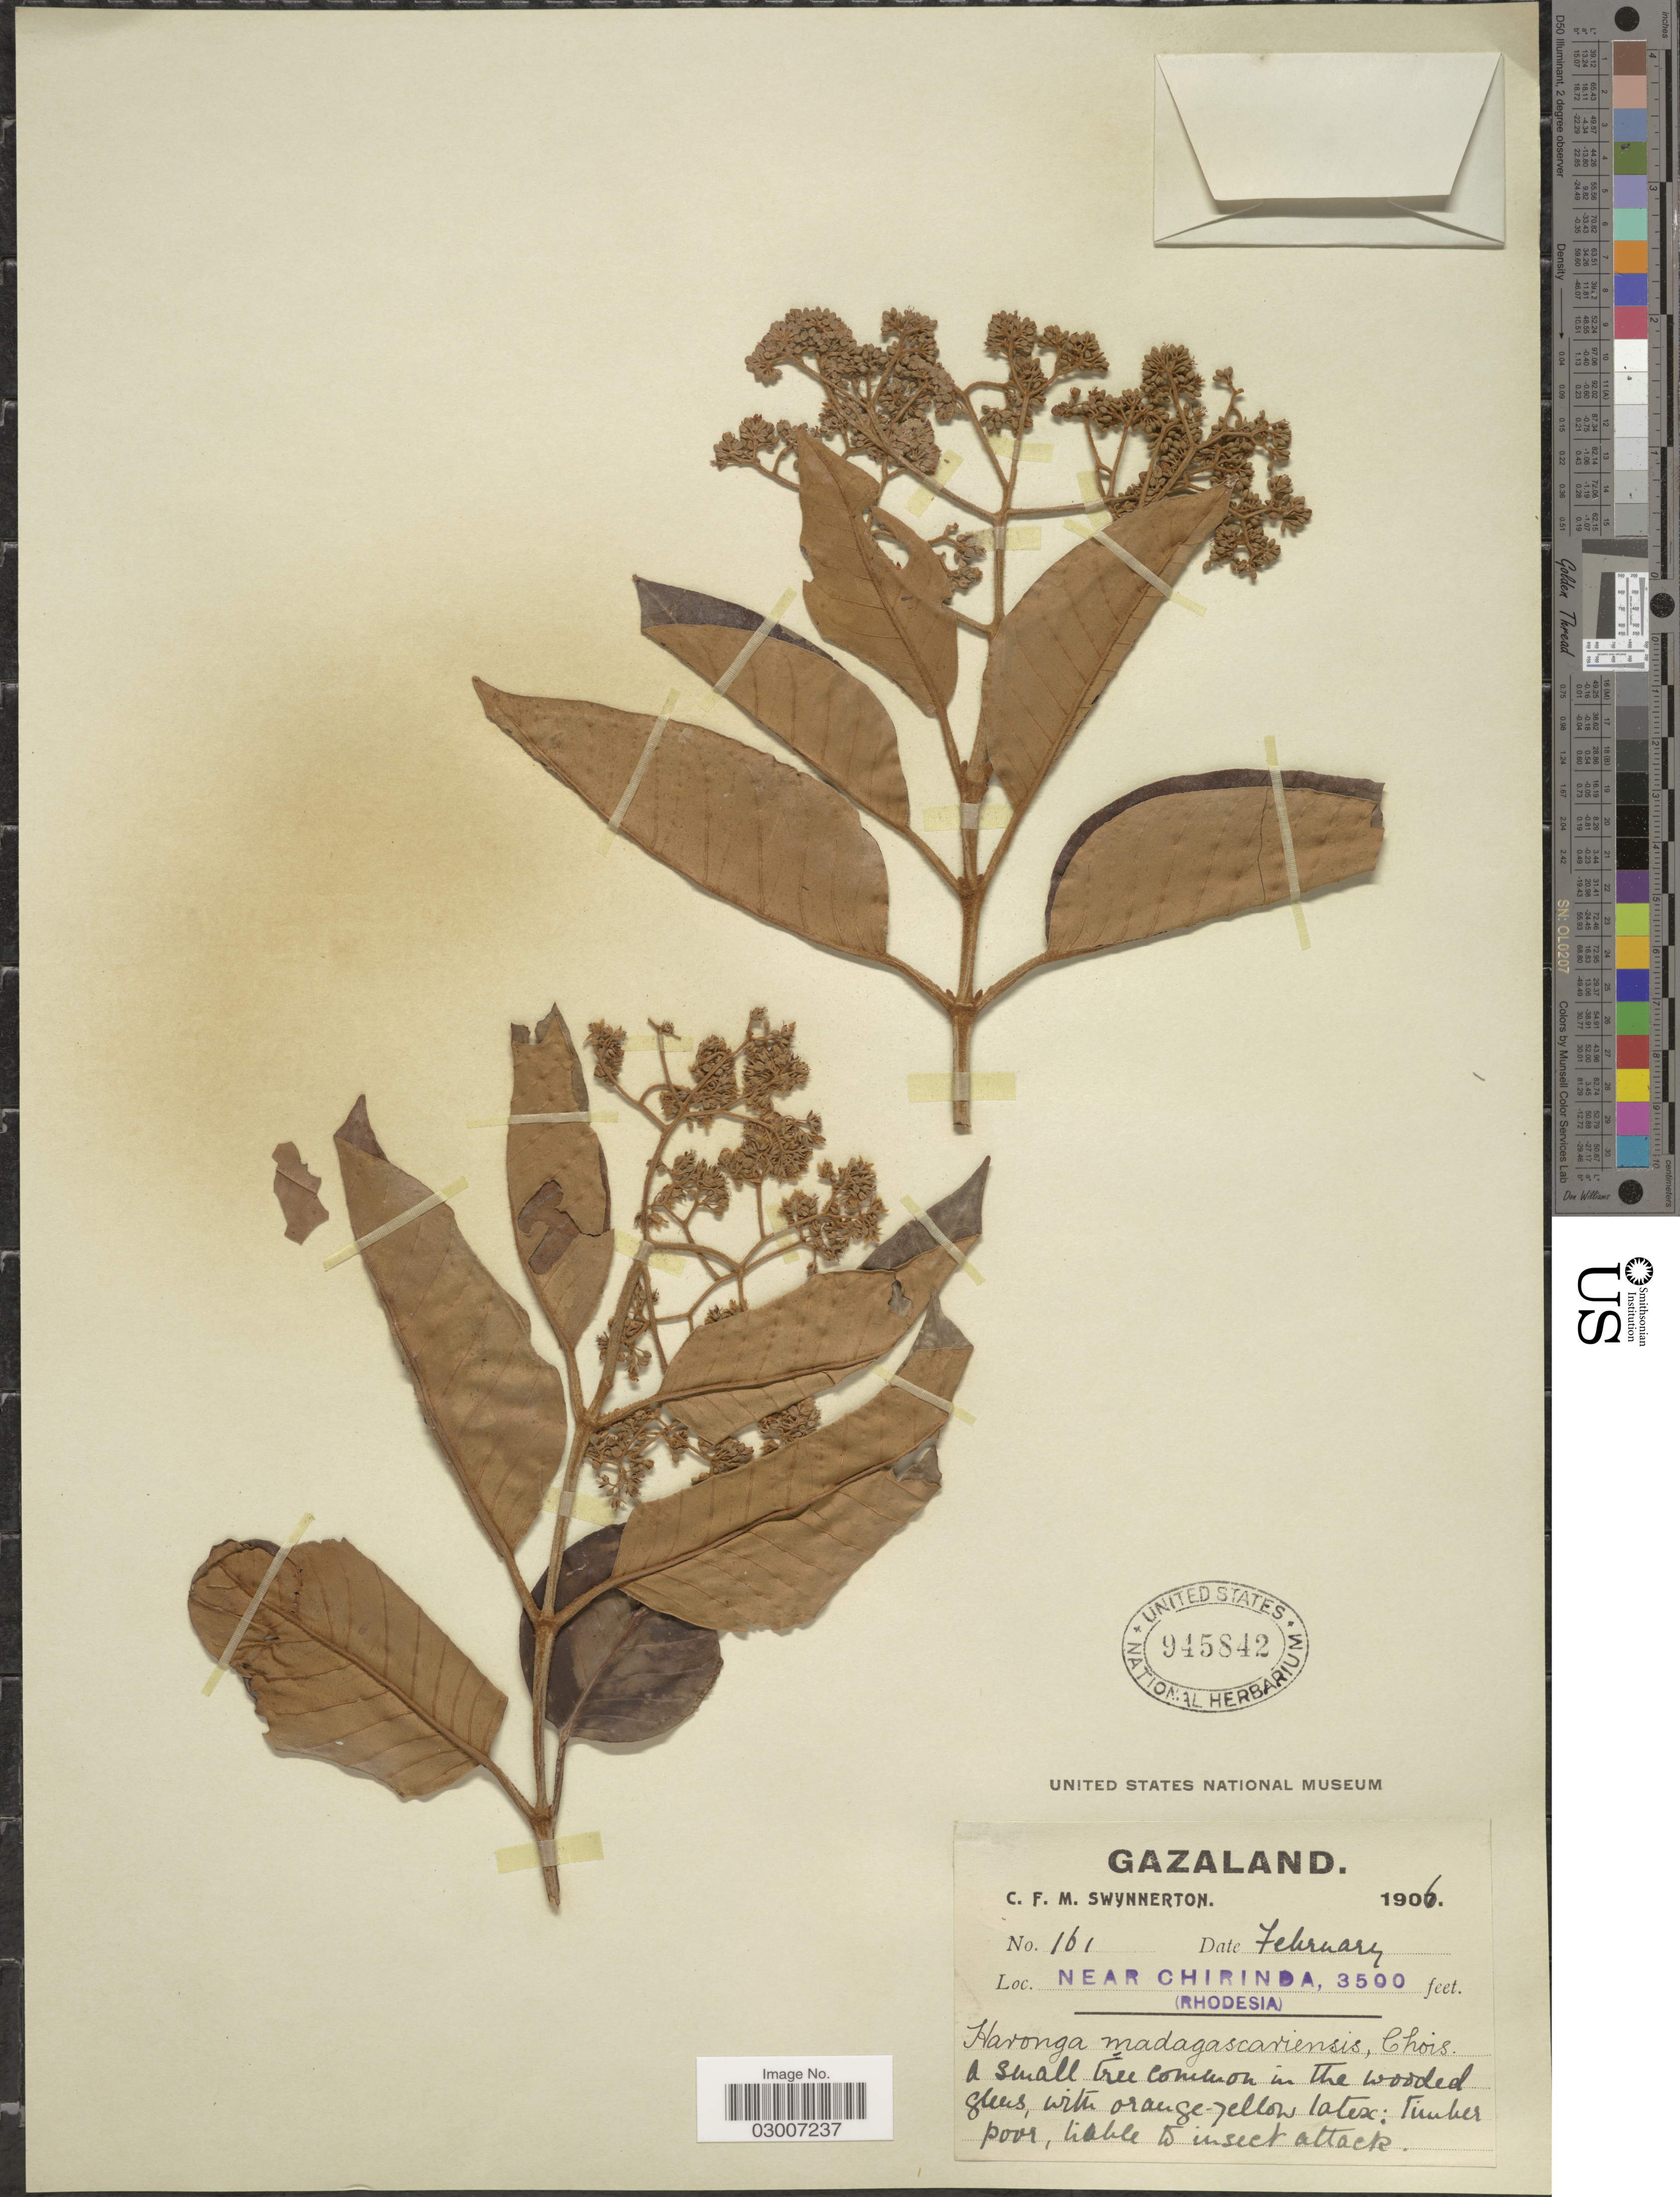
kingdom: Plantae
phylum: Tracheophyta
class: Magnoliopsida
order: Malpighiales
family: Hypericaceae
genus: Harungana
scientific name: Harungana madagascariensis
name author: Lam. ex Poir.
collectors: C. Swynnerton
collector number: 161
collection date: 1906-02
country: Zimbabwe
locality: Gazaland. Near Chirinda.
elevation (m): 1067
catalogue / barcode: US 945842